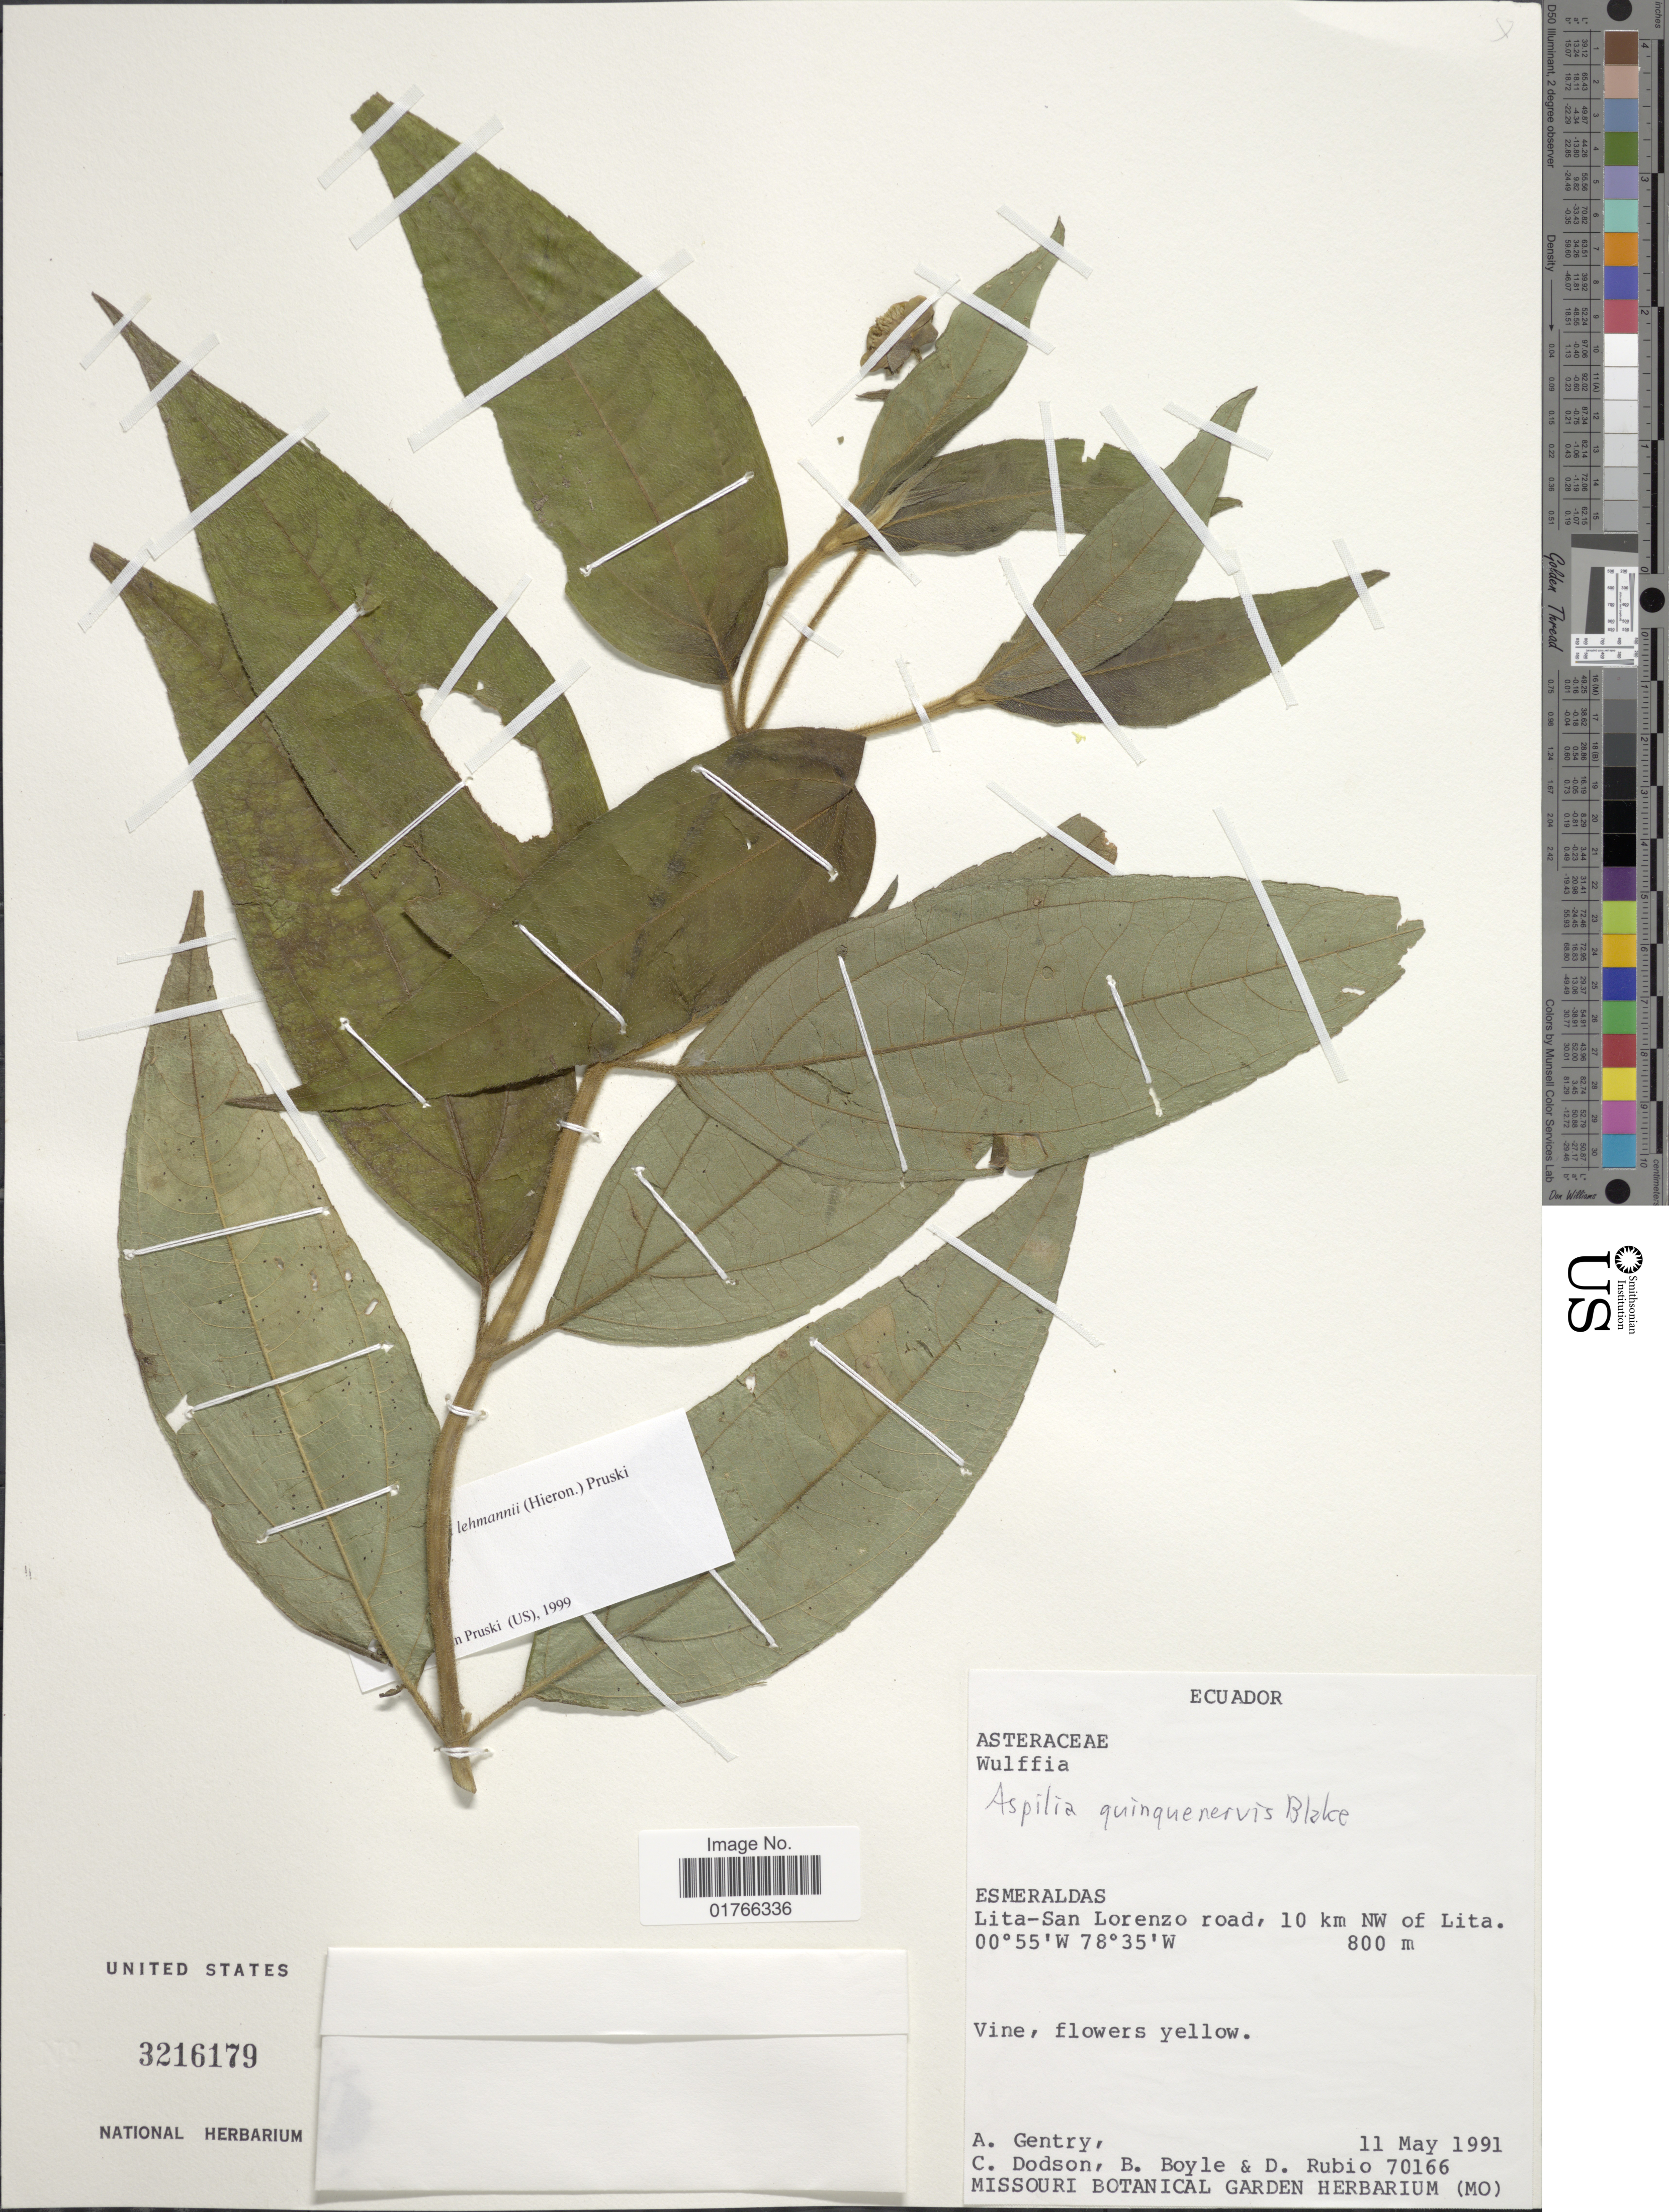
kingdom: Plantae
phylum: Tracheophyta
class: Magnoliopsida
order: Asterales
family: Asteraceae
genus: Elaphandra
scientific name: Elaphandra lehmannii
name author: (Hieron.) Pruski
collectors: A. H. Gentry, C. Dodson, B. Boyle & D. Rubio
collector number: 70166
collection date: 1991-05-11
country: Ecuador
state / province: Esmeraldas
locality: Lita-San Lorenzo road, 10 km NW of Lita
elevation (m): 800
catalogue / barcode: US 3216179